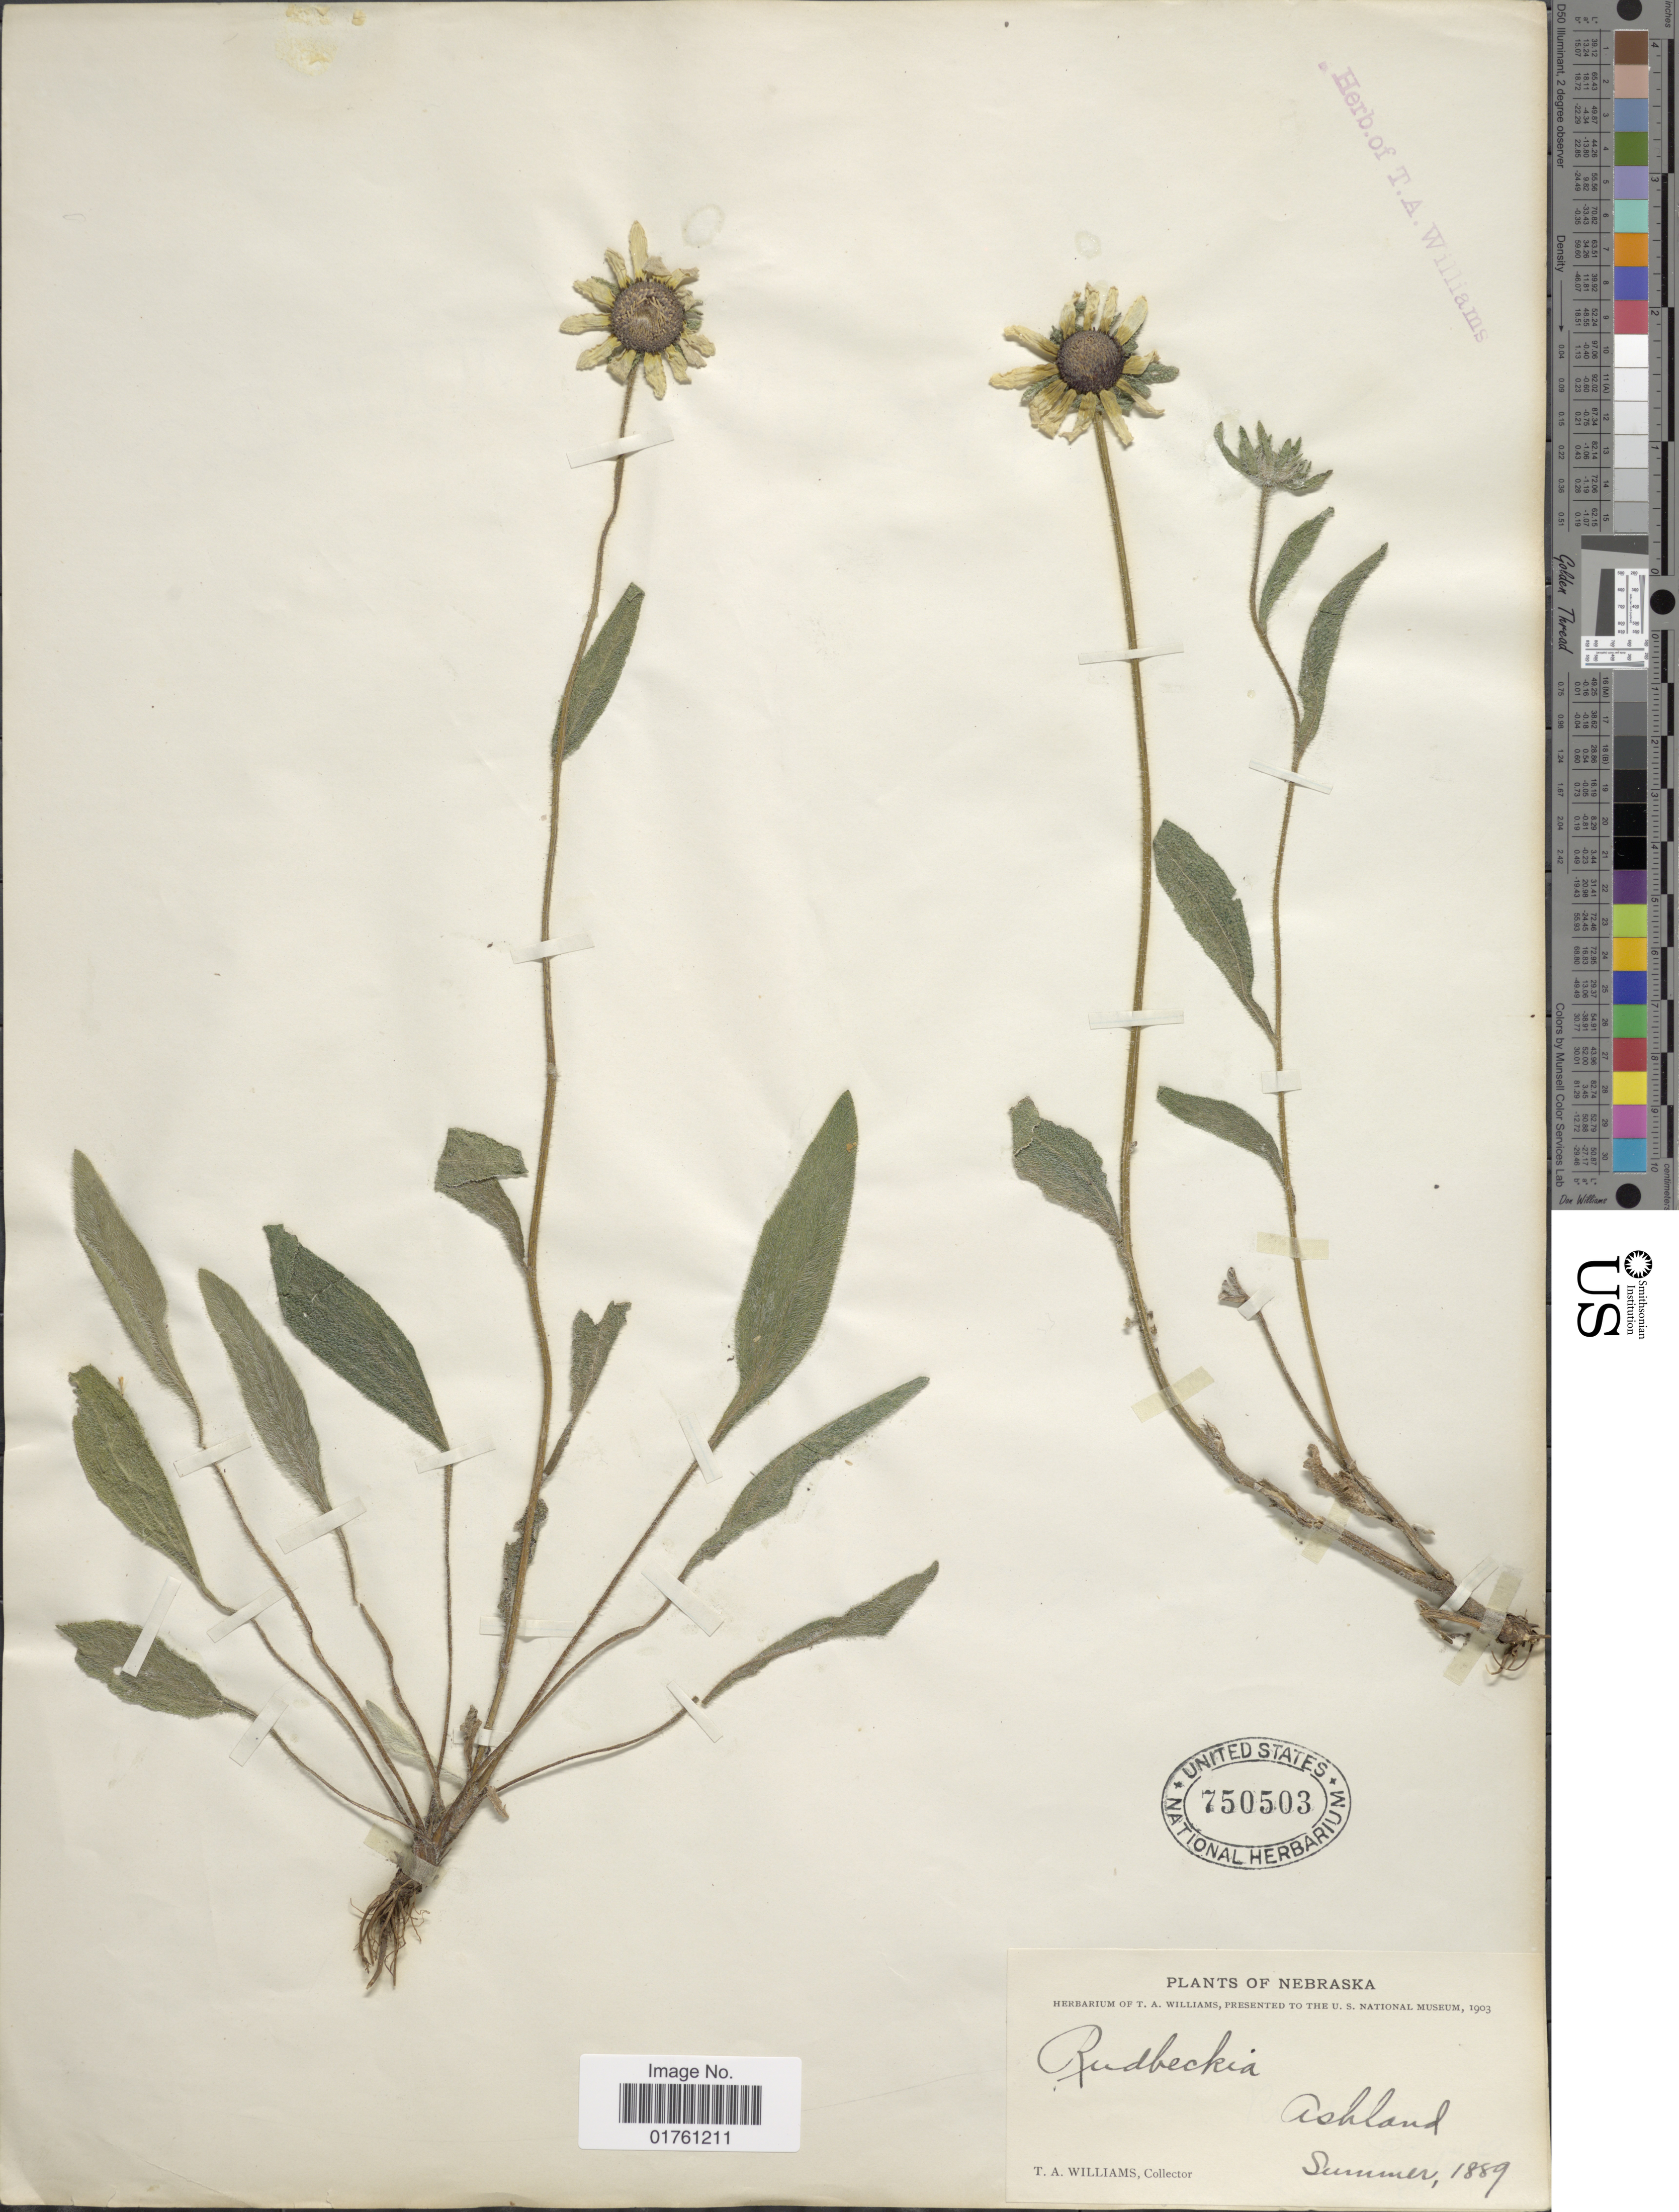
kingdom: Plantae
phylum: Tracheophyta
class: Magnoliopsida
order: Asterales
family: Asteraceae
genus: Rudbeckia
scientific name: Rudbeckia hirta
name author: L.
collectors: T. A. Williams (herbarium)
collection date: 1889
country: United States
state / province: Nebraska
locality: Ashland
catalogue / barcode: US 750503